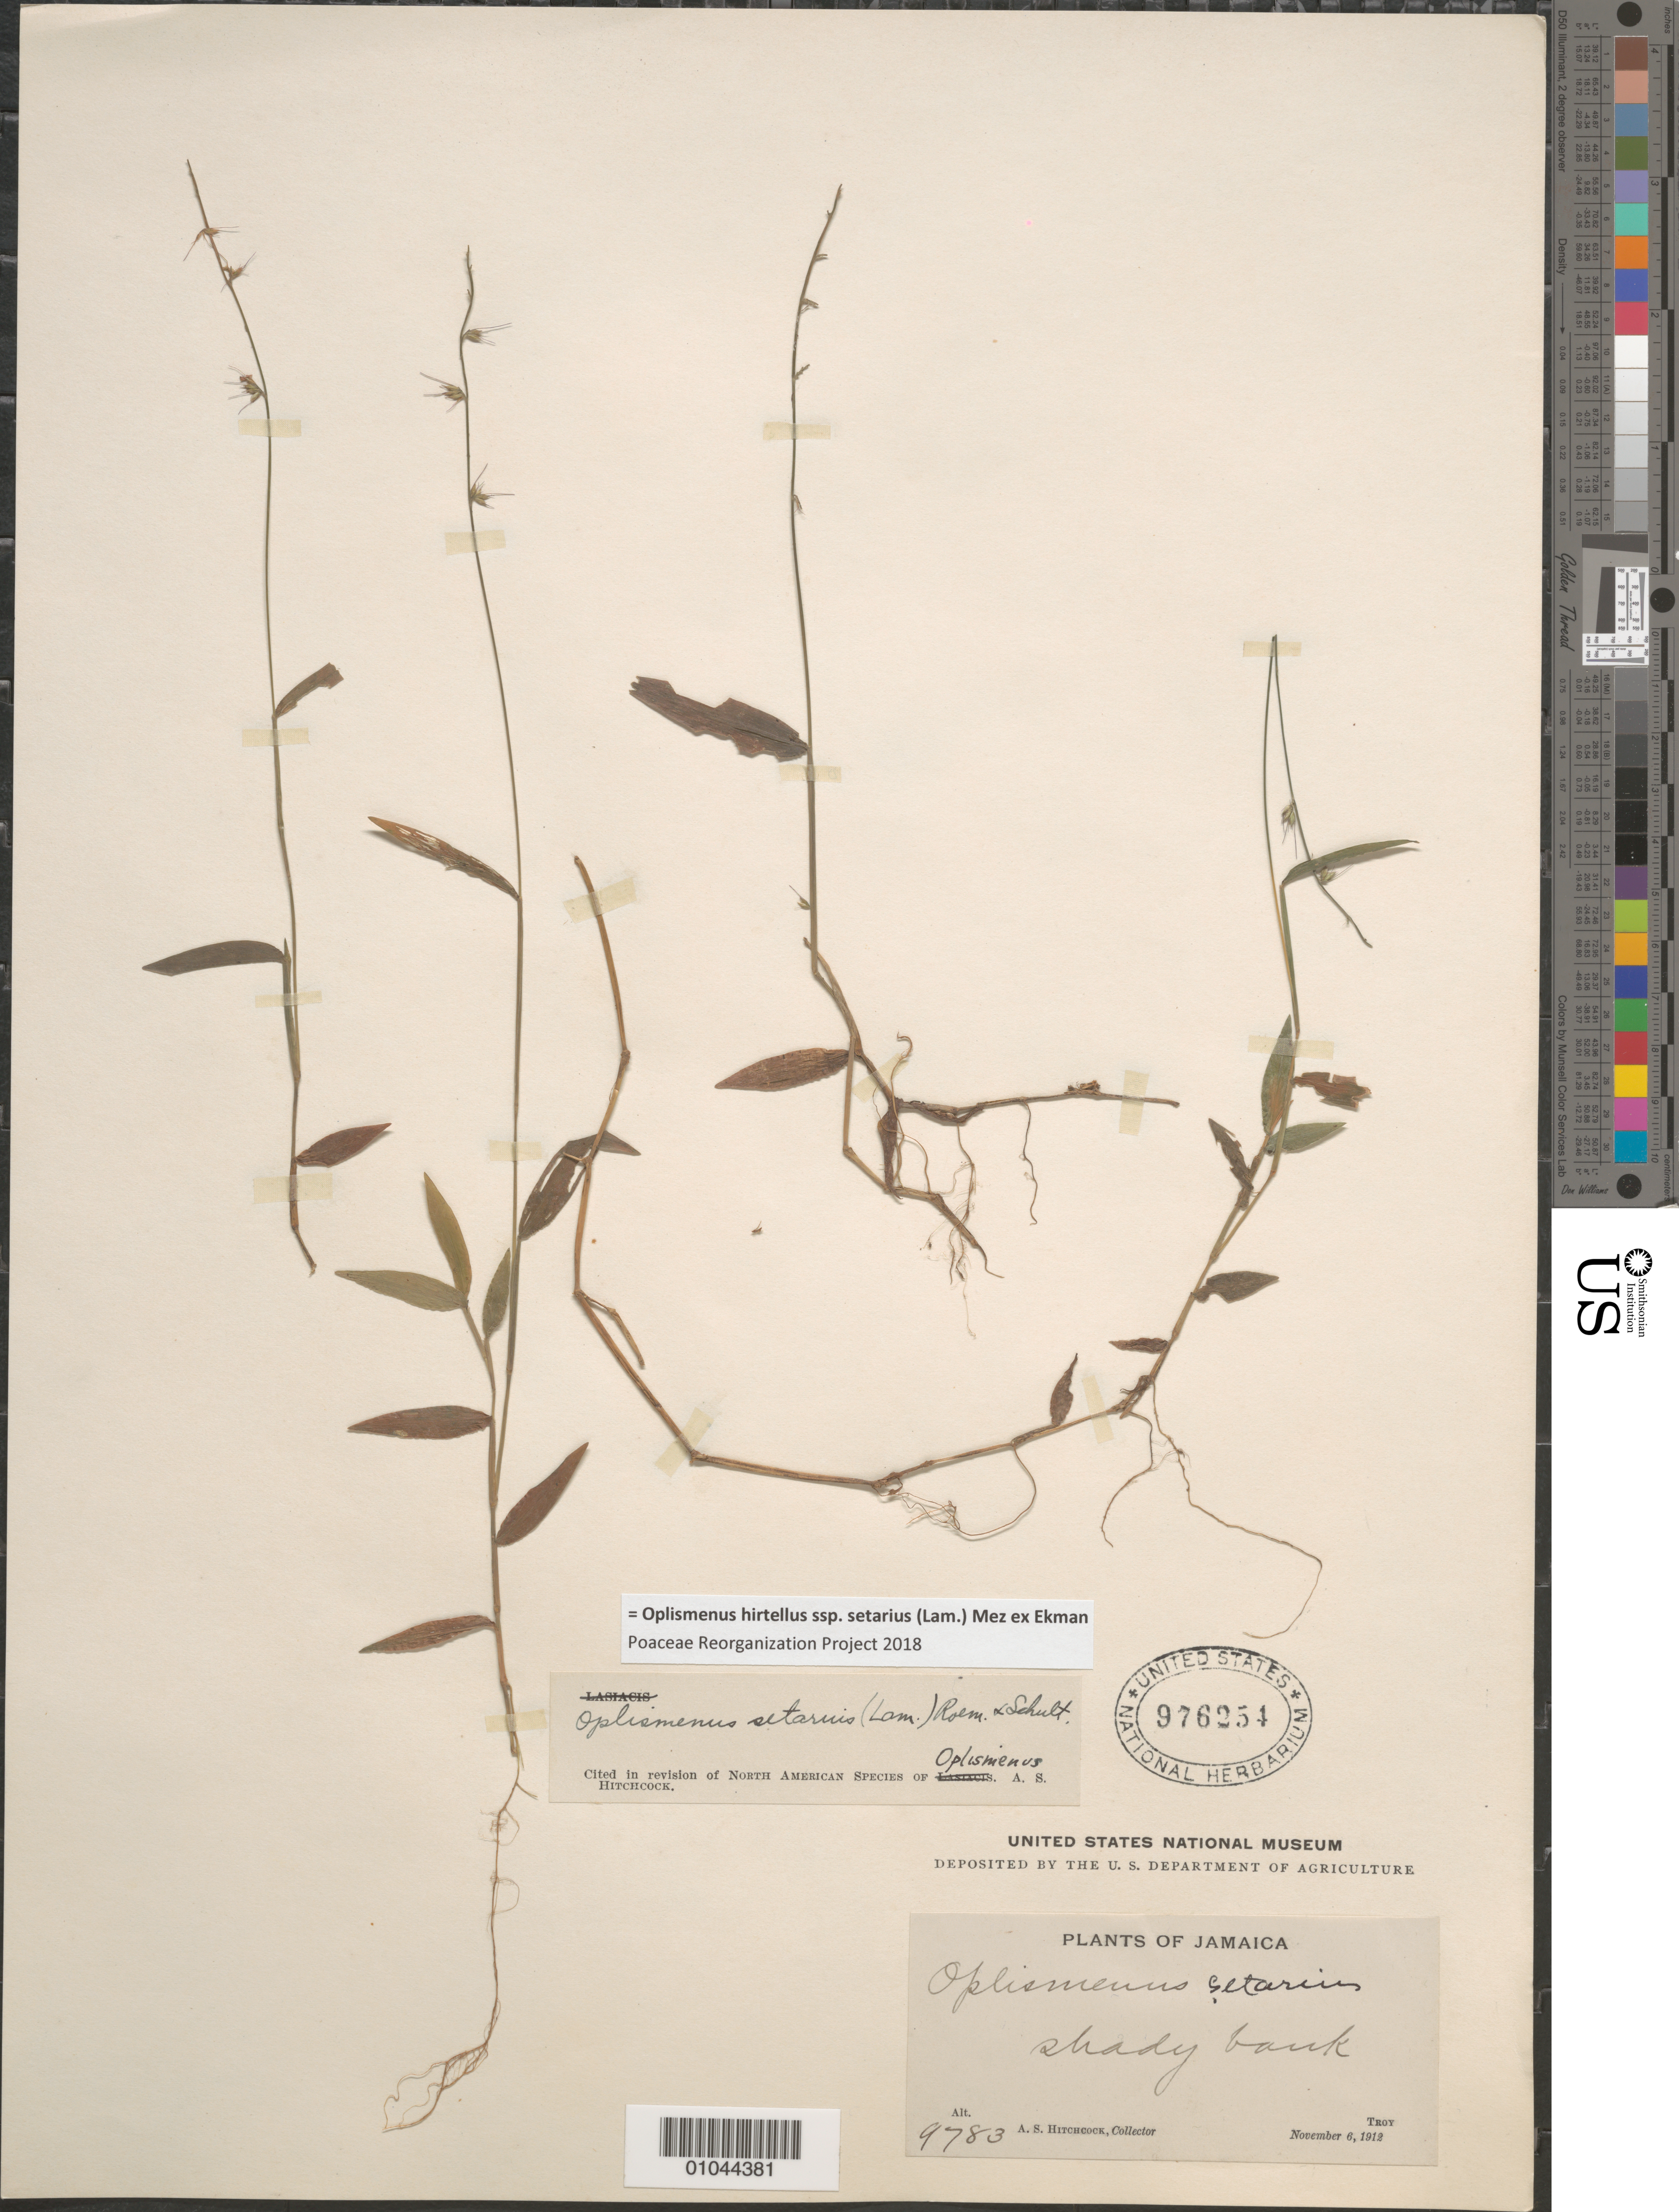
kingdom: Plantae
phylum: Tracheophyta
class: Liliopsida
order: Poales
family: Poaceae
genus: Oplismenus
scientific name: Oplismenus hirtellus subsp. setarius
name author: (Lam.) Mez ex Ekman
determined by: Poaceae Reorganization Project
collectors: A. S. Hitchcock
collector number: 9783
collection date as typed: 06 Nov 1912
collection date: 1912-11-06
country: Jamaica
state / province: Trelawny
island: Jamaica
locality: Troy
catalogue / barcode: US 976254